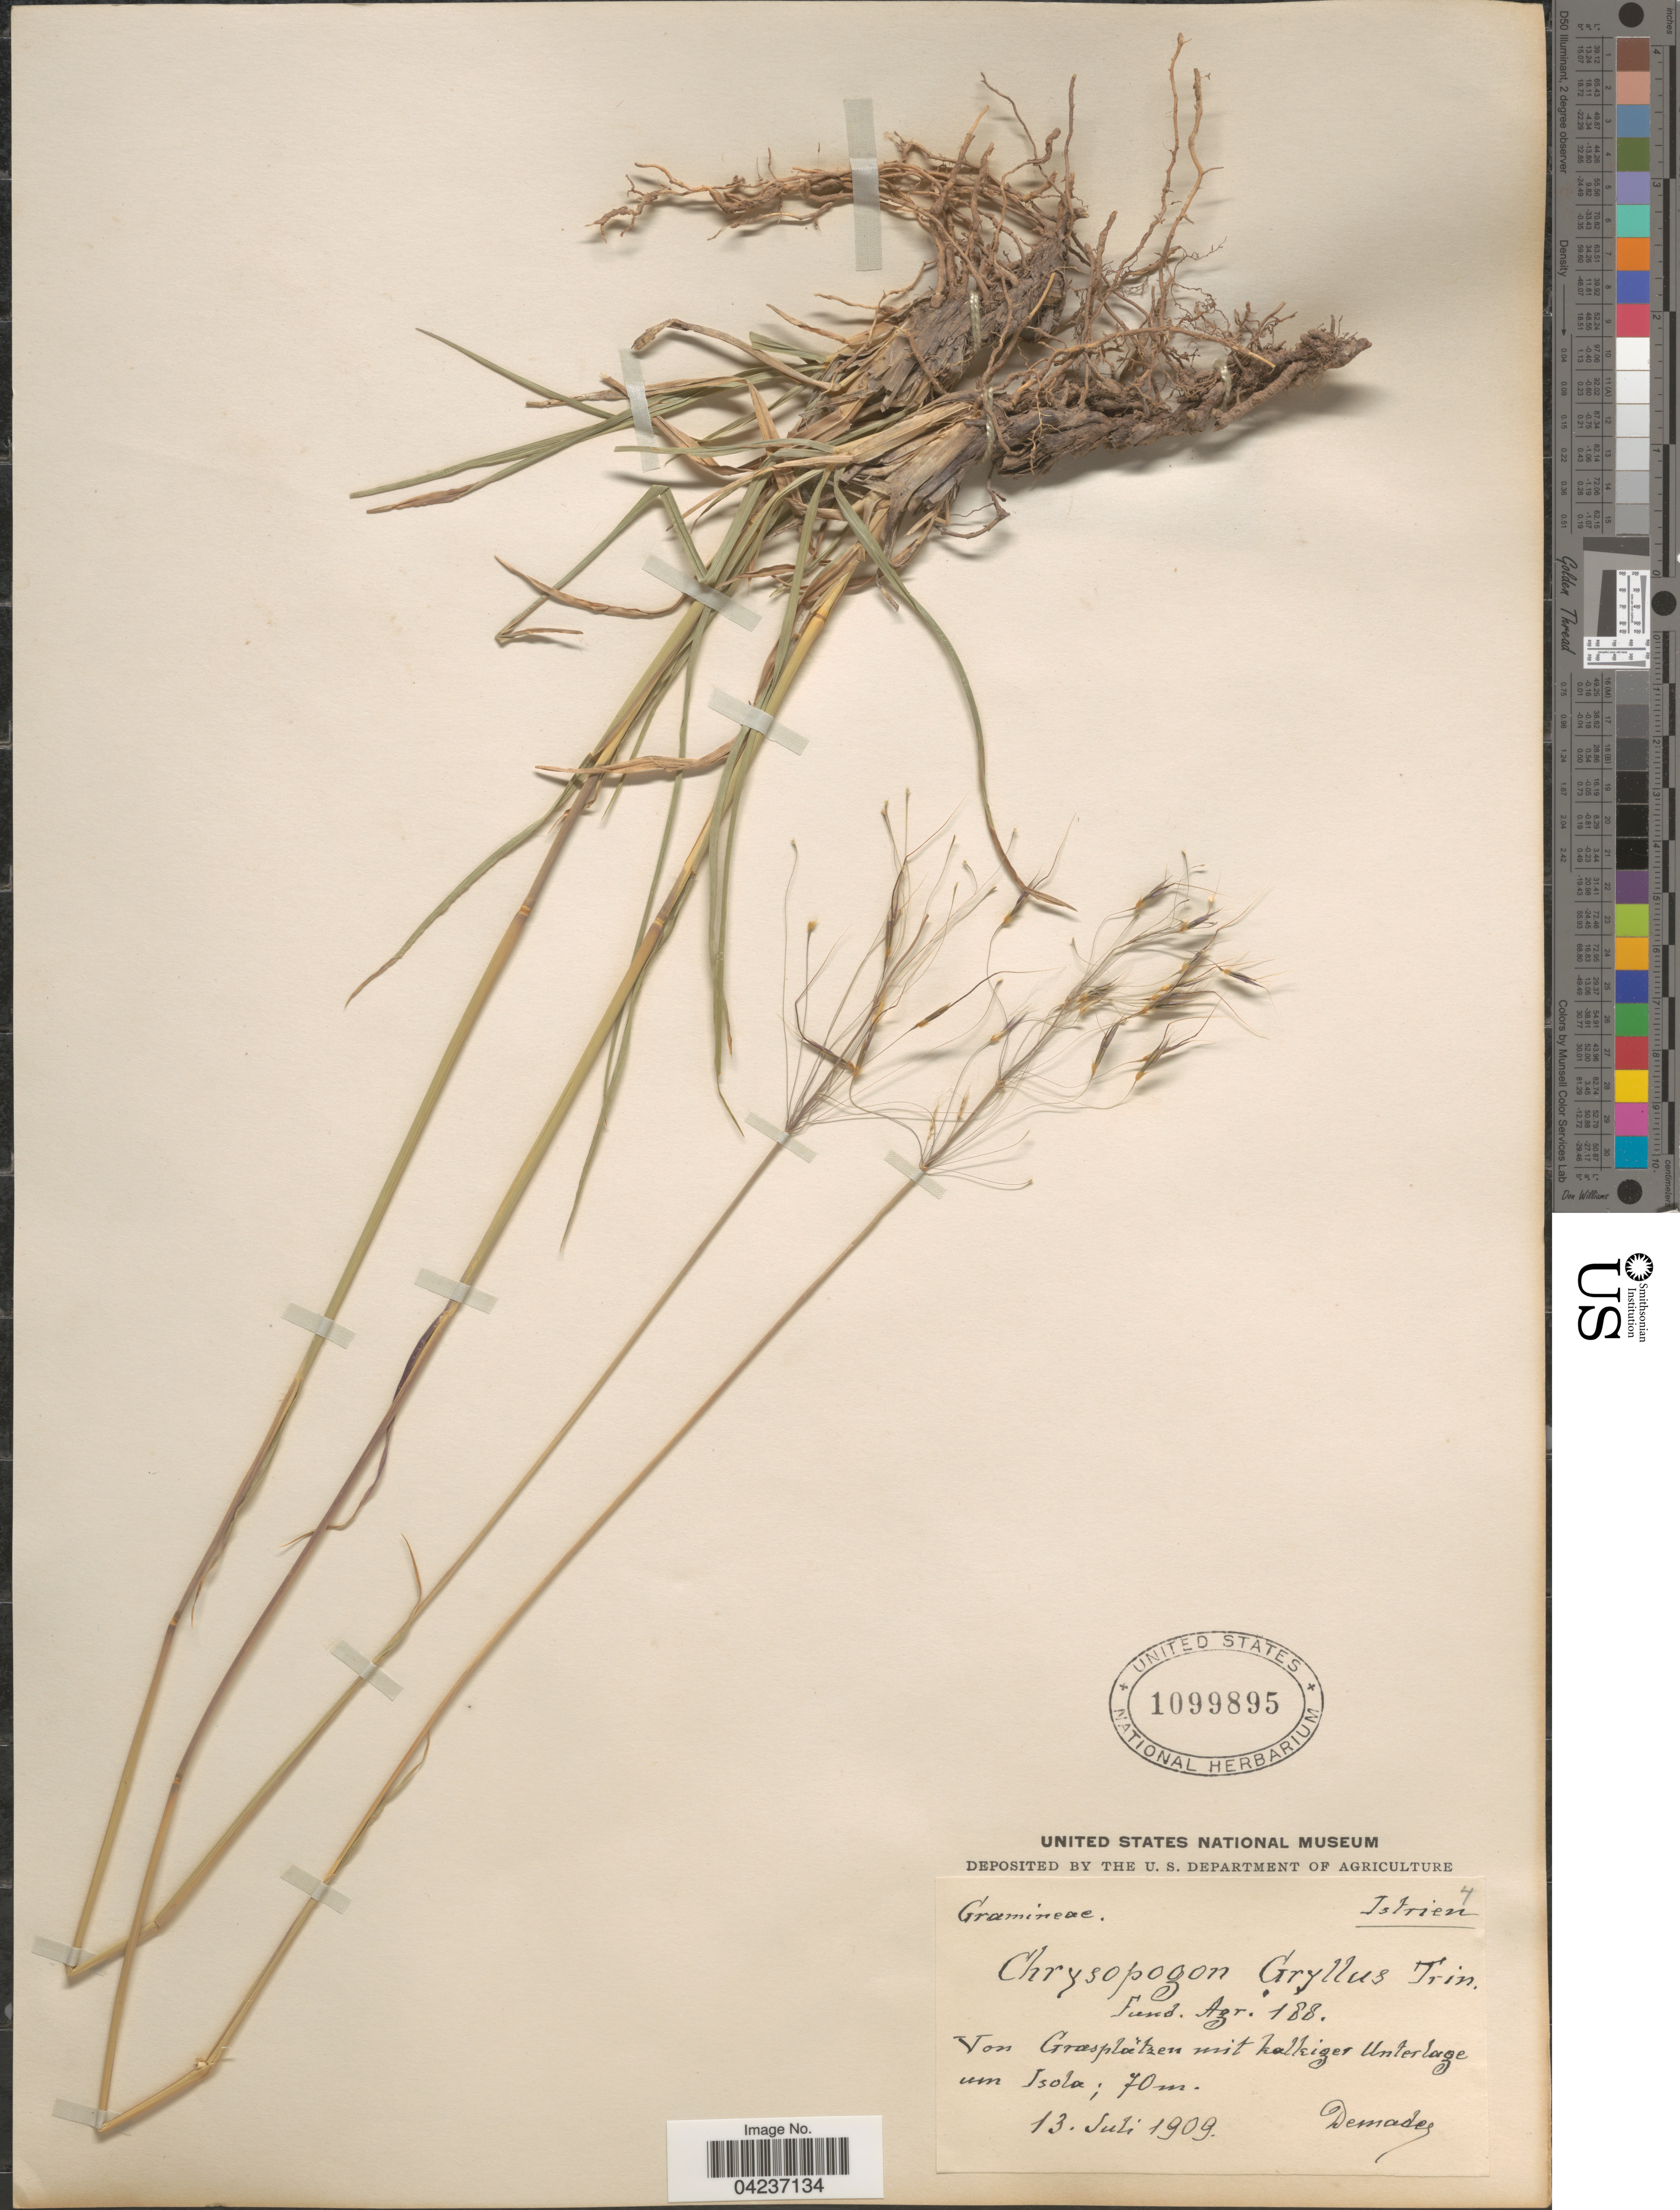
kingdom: Plantae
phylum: Tracheophyta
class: Liliopsida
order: Poales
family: Poaceae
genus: Chrysopogon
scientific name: Chrysopogon gryllus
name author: (L.) Trin.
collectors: Demades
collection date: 1909-07-13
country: Croatia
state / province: Istria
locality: Istrien. Von Grasplatzen mit kalkiger Unterlage um Isola.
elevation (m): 70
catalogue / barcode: US 1099895